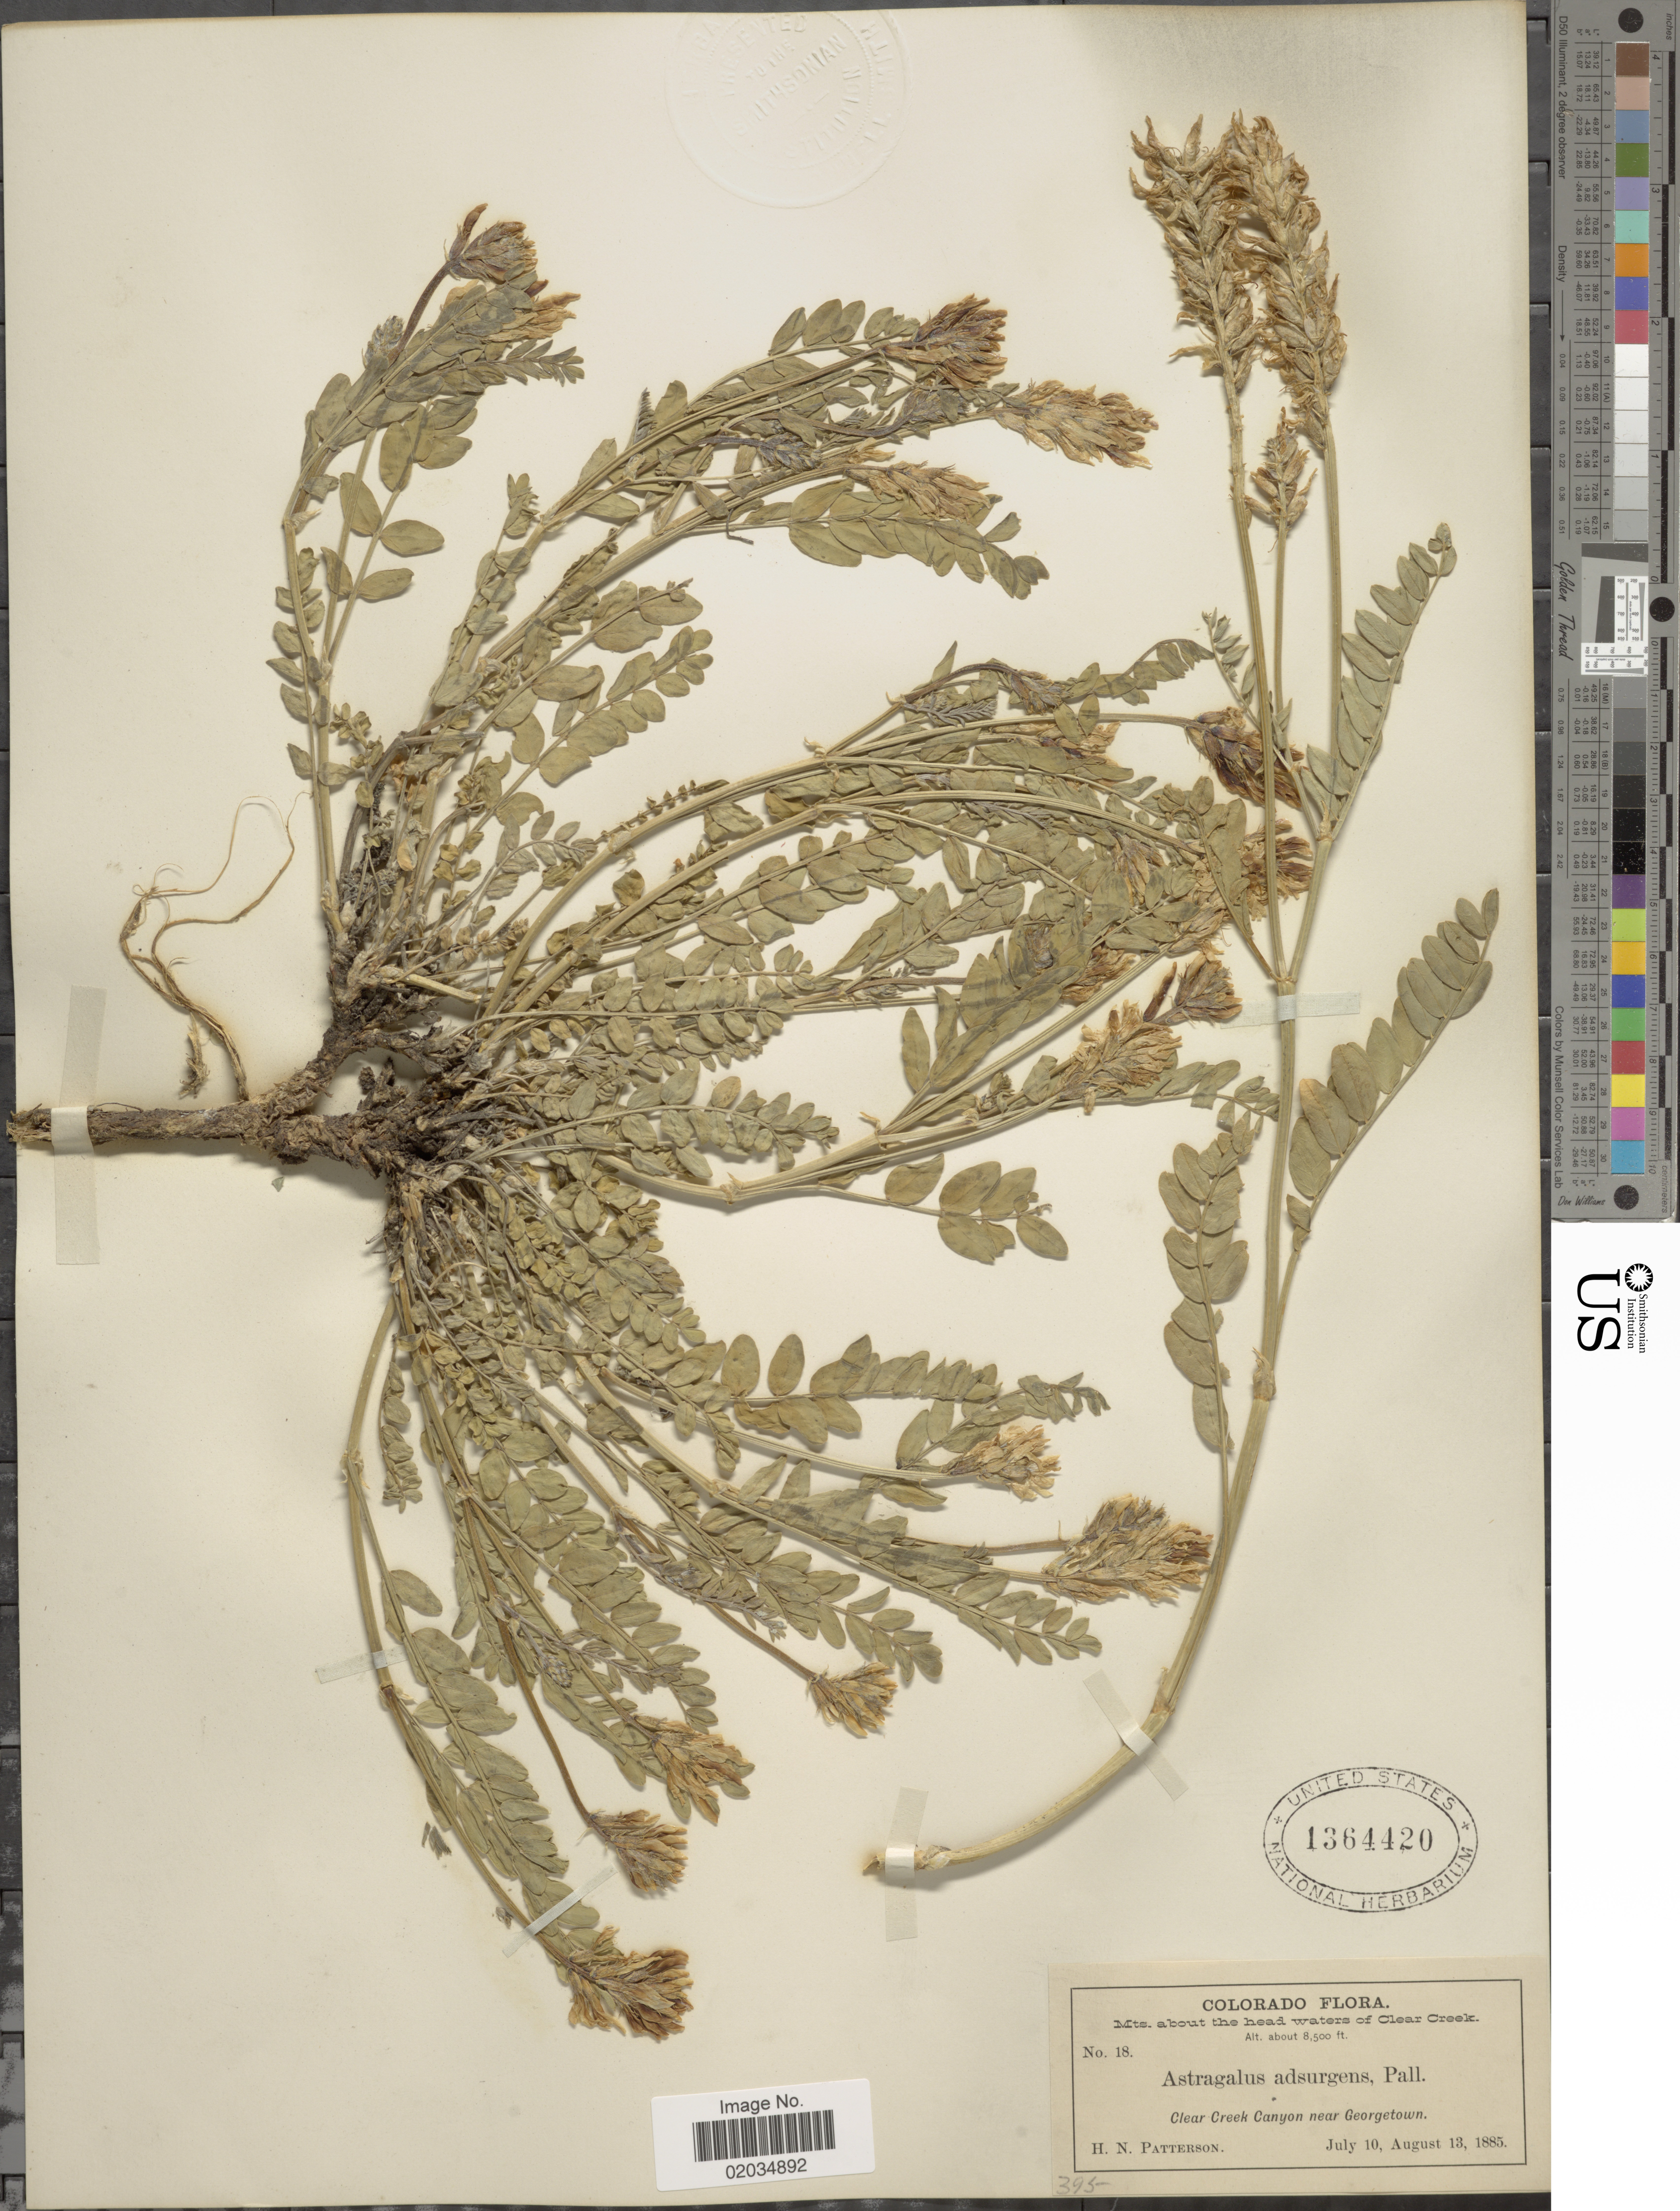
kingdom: Plantae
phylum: Tracheophyta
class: Magnoliopsida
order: Fabales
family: Fabaceae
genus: Astragalus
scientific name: Astragalus adsurgens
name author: Pall.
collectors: H. N. Patterson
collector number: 18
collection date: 1885-07-10/1885-08-13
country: United States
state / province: Colorado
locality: Mts. about the head waters of Clear Creek, Clear Creek Canyon near Georgetown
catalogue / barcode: US 1364420